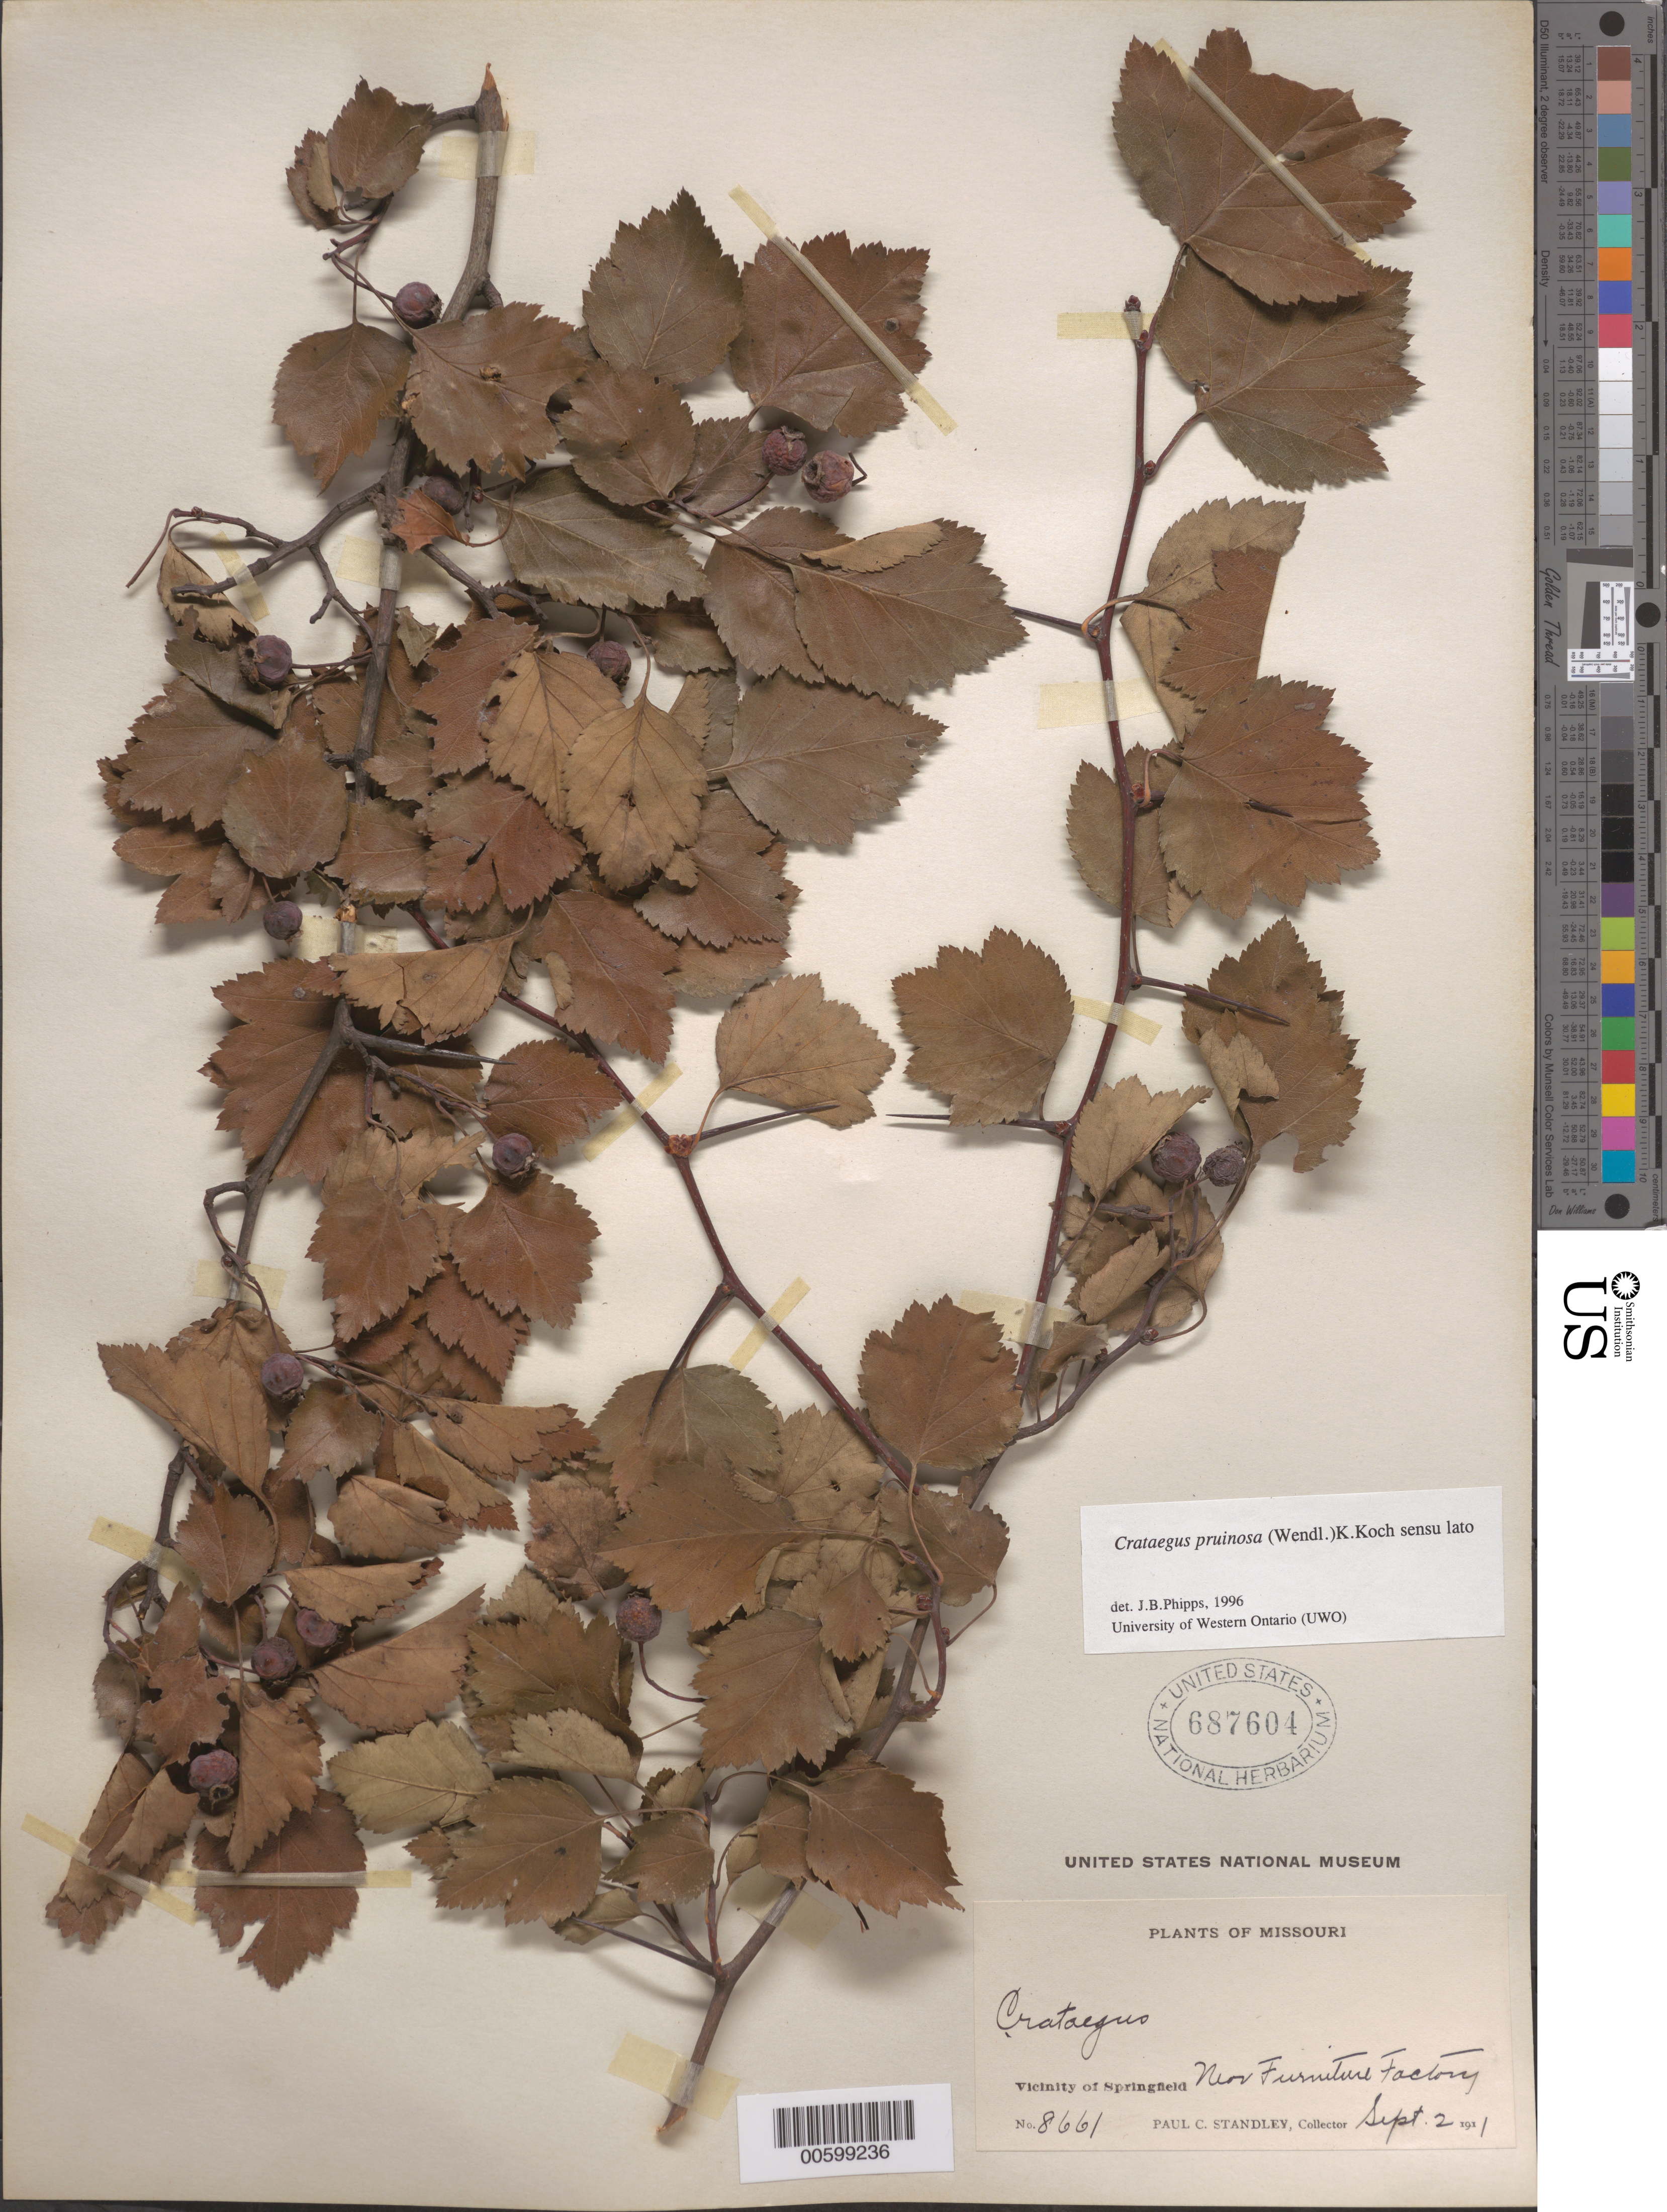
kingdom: Plantae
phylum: Tracheophyta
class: Magnoliopsida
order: Rosales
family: Rosaceae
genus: Crataegus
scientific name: Crataegus pruinosa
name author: (H.L. Wendl.) K. Koch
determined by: Phipps, James B., (UWO), University of Western Ontario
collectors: P. C. Standley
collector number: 8661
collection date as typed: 02 Sep 1911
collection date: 1911-09-02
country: United States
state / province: Missouri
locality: Vicinity of Springfield, near Furniture Factory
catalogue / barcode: US 687604